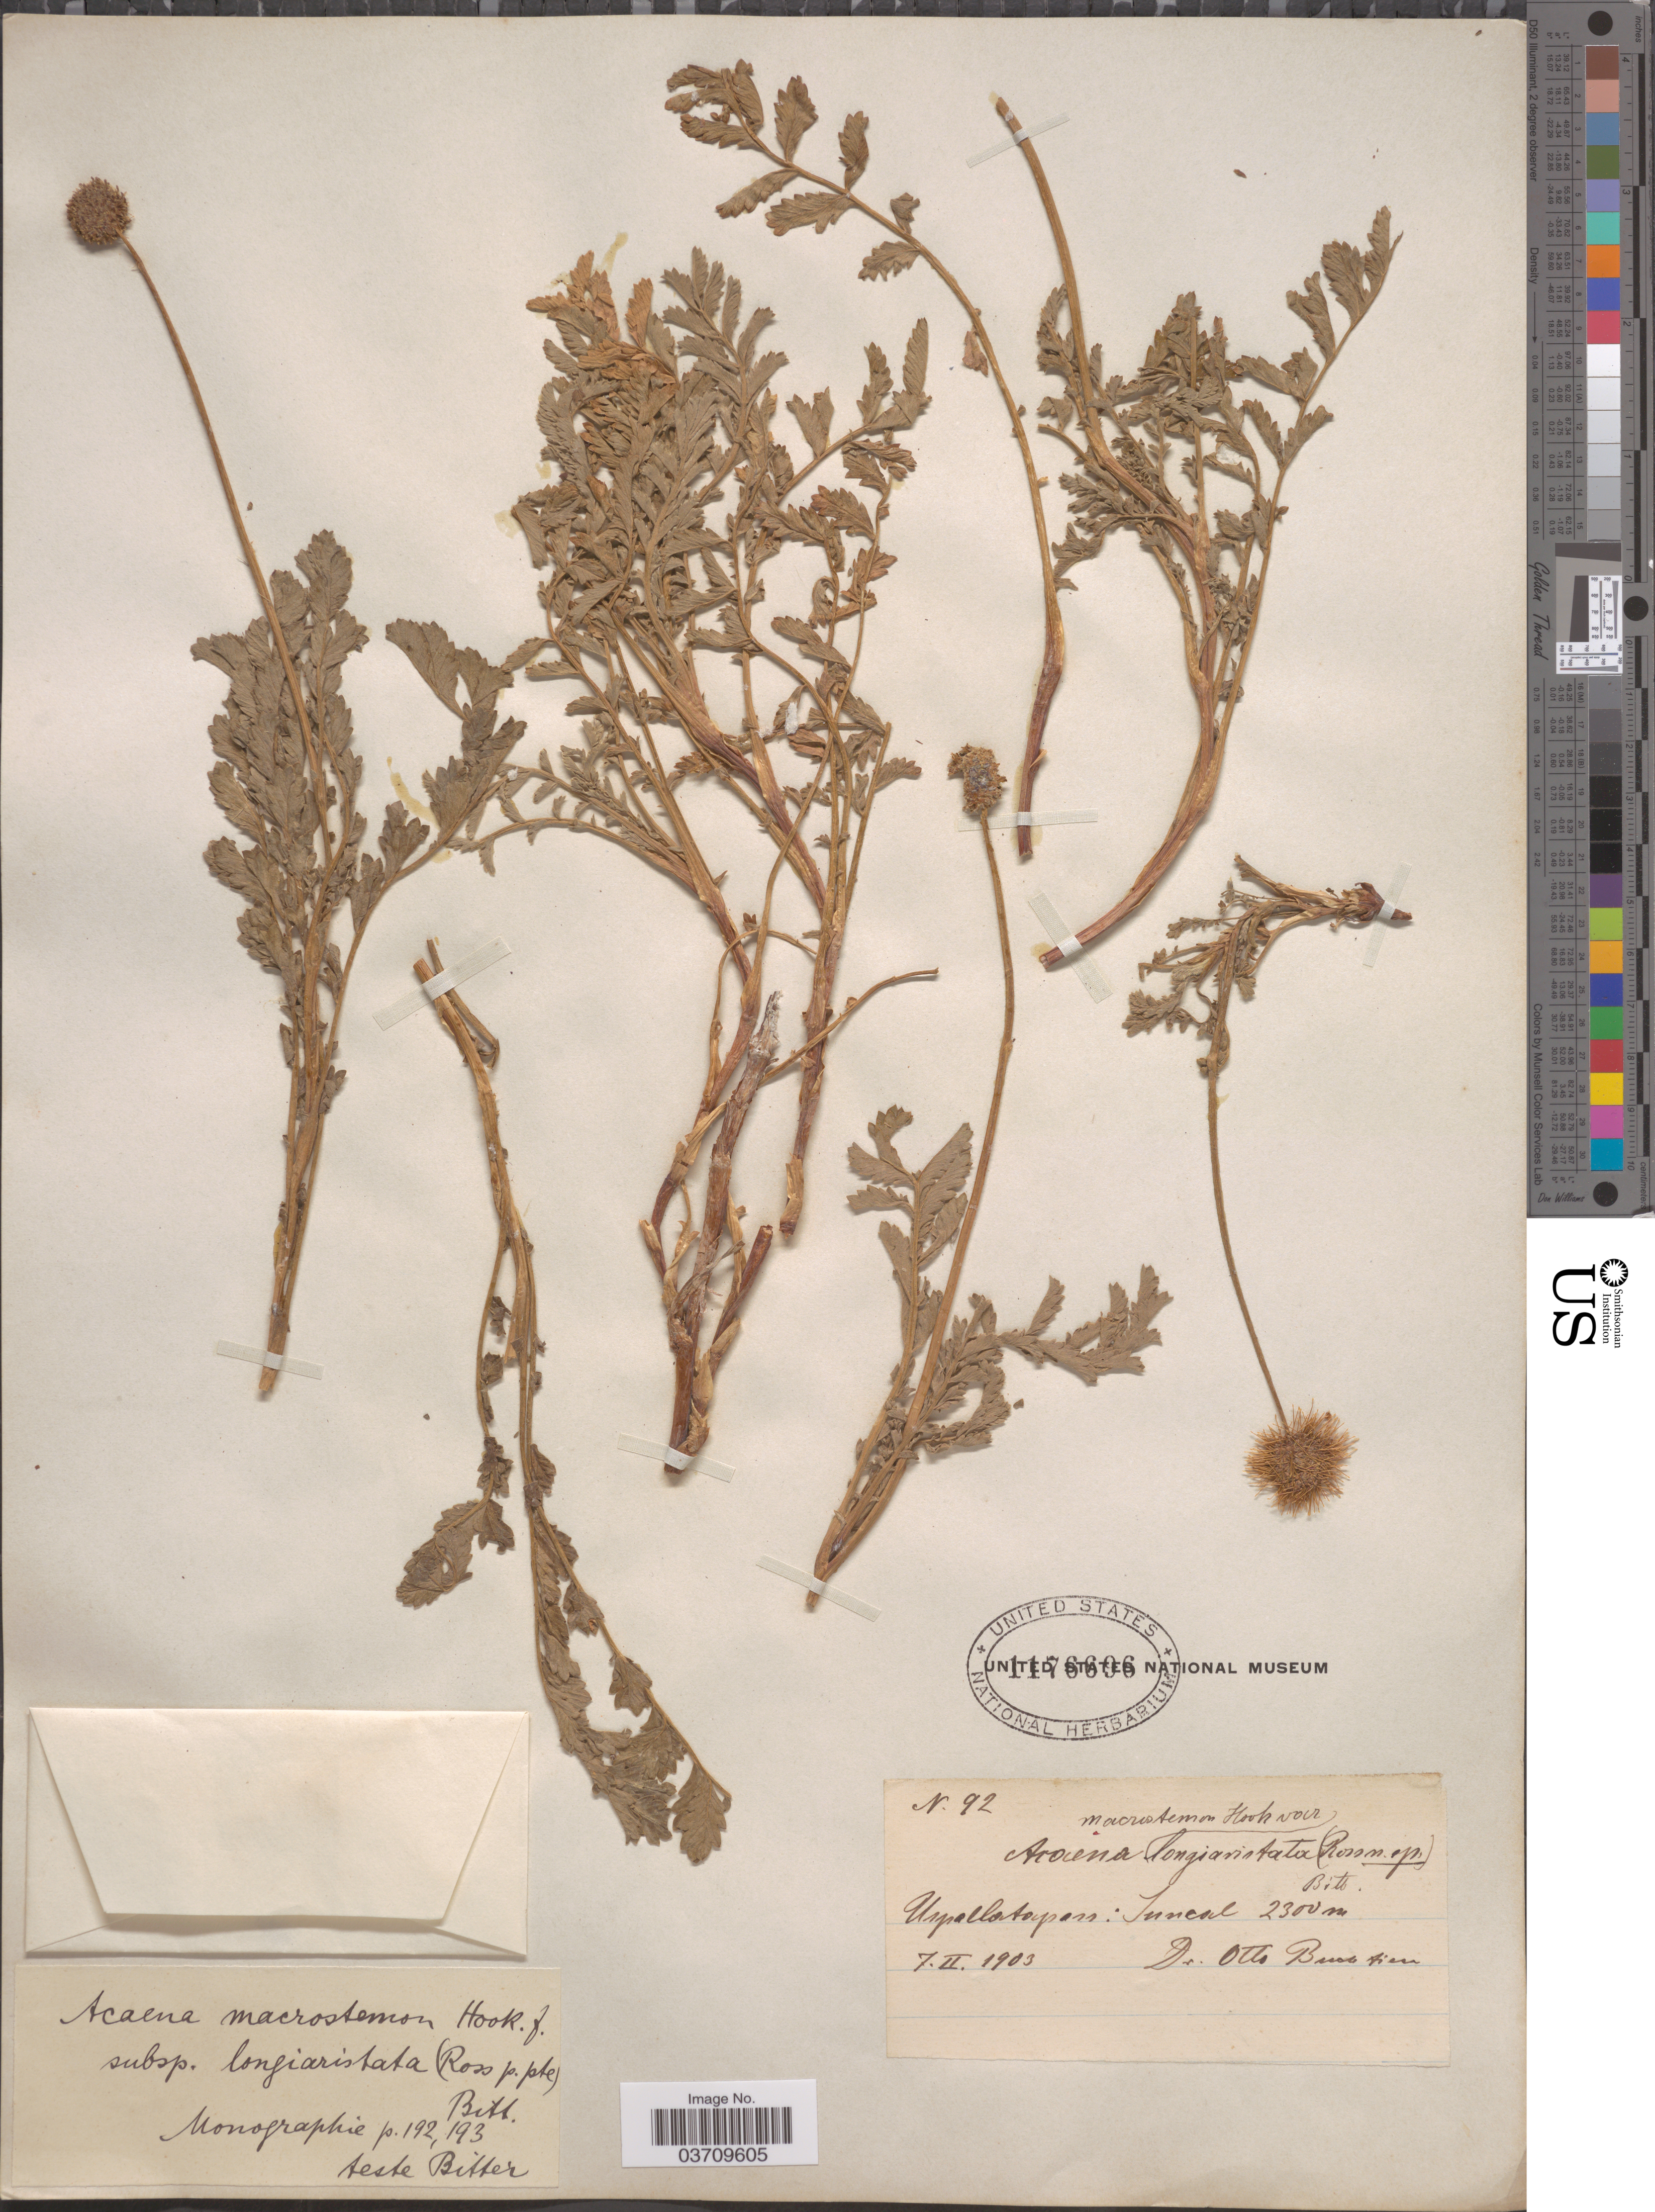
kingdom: Plantae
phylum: Tracheophyta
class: Magnoliopsida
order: Rosales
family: Rosaceae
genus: Acaena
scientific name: Acaena magellanica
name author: Vahl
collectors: O. Buchtien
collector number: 92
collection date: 1903-02-07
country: Chile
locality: Uspallatapass: Juncal.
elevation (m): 2300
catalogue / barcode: US 1176696